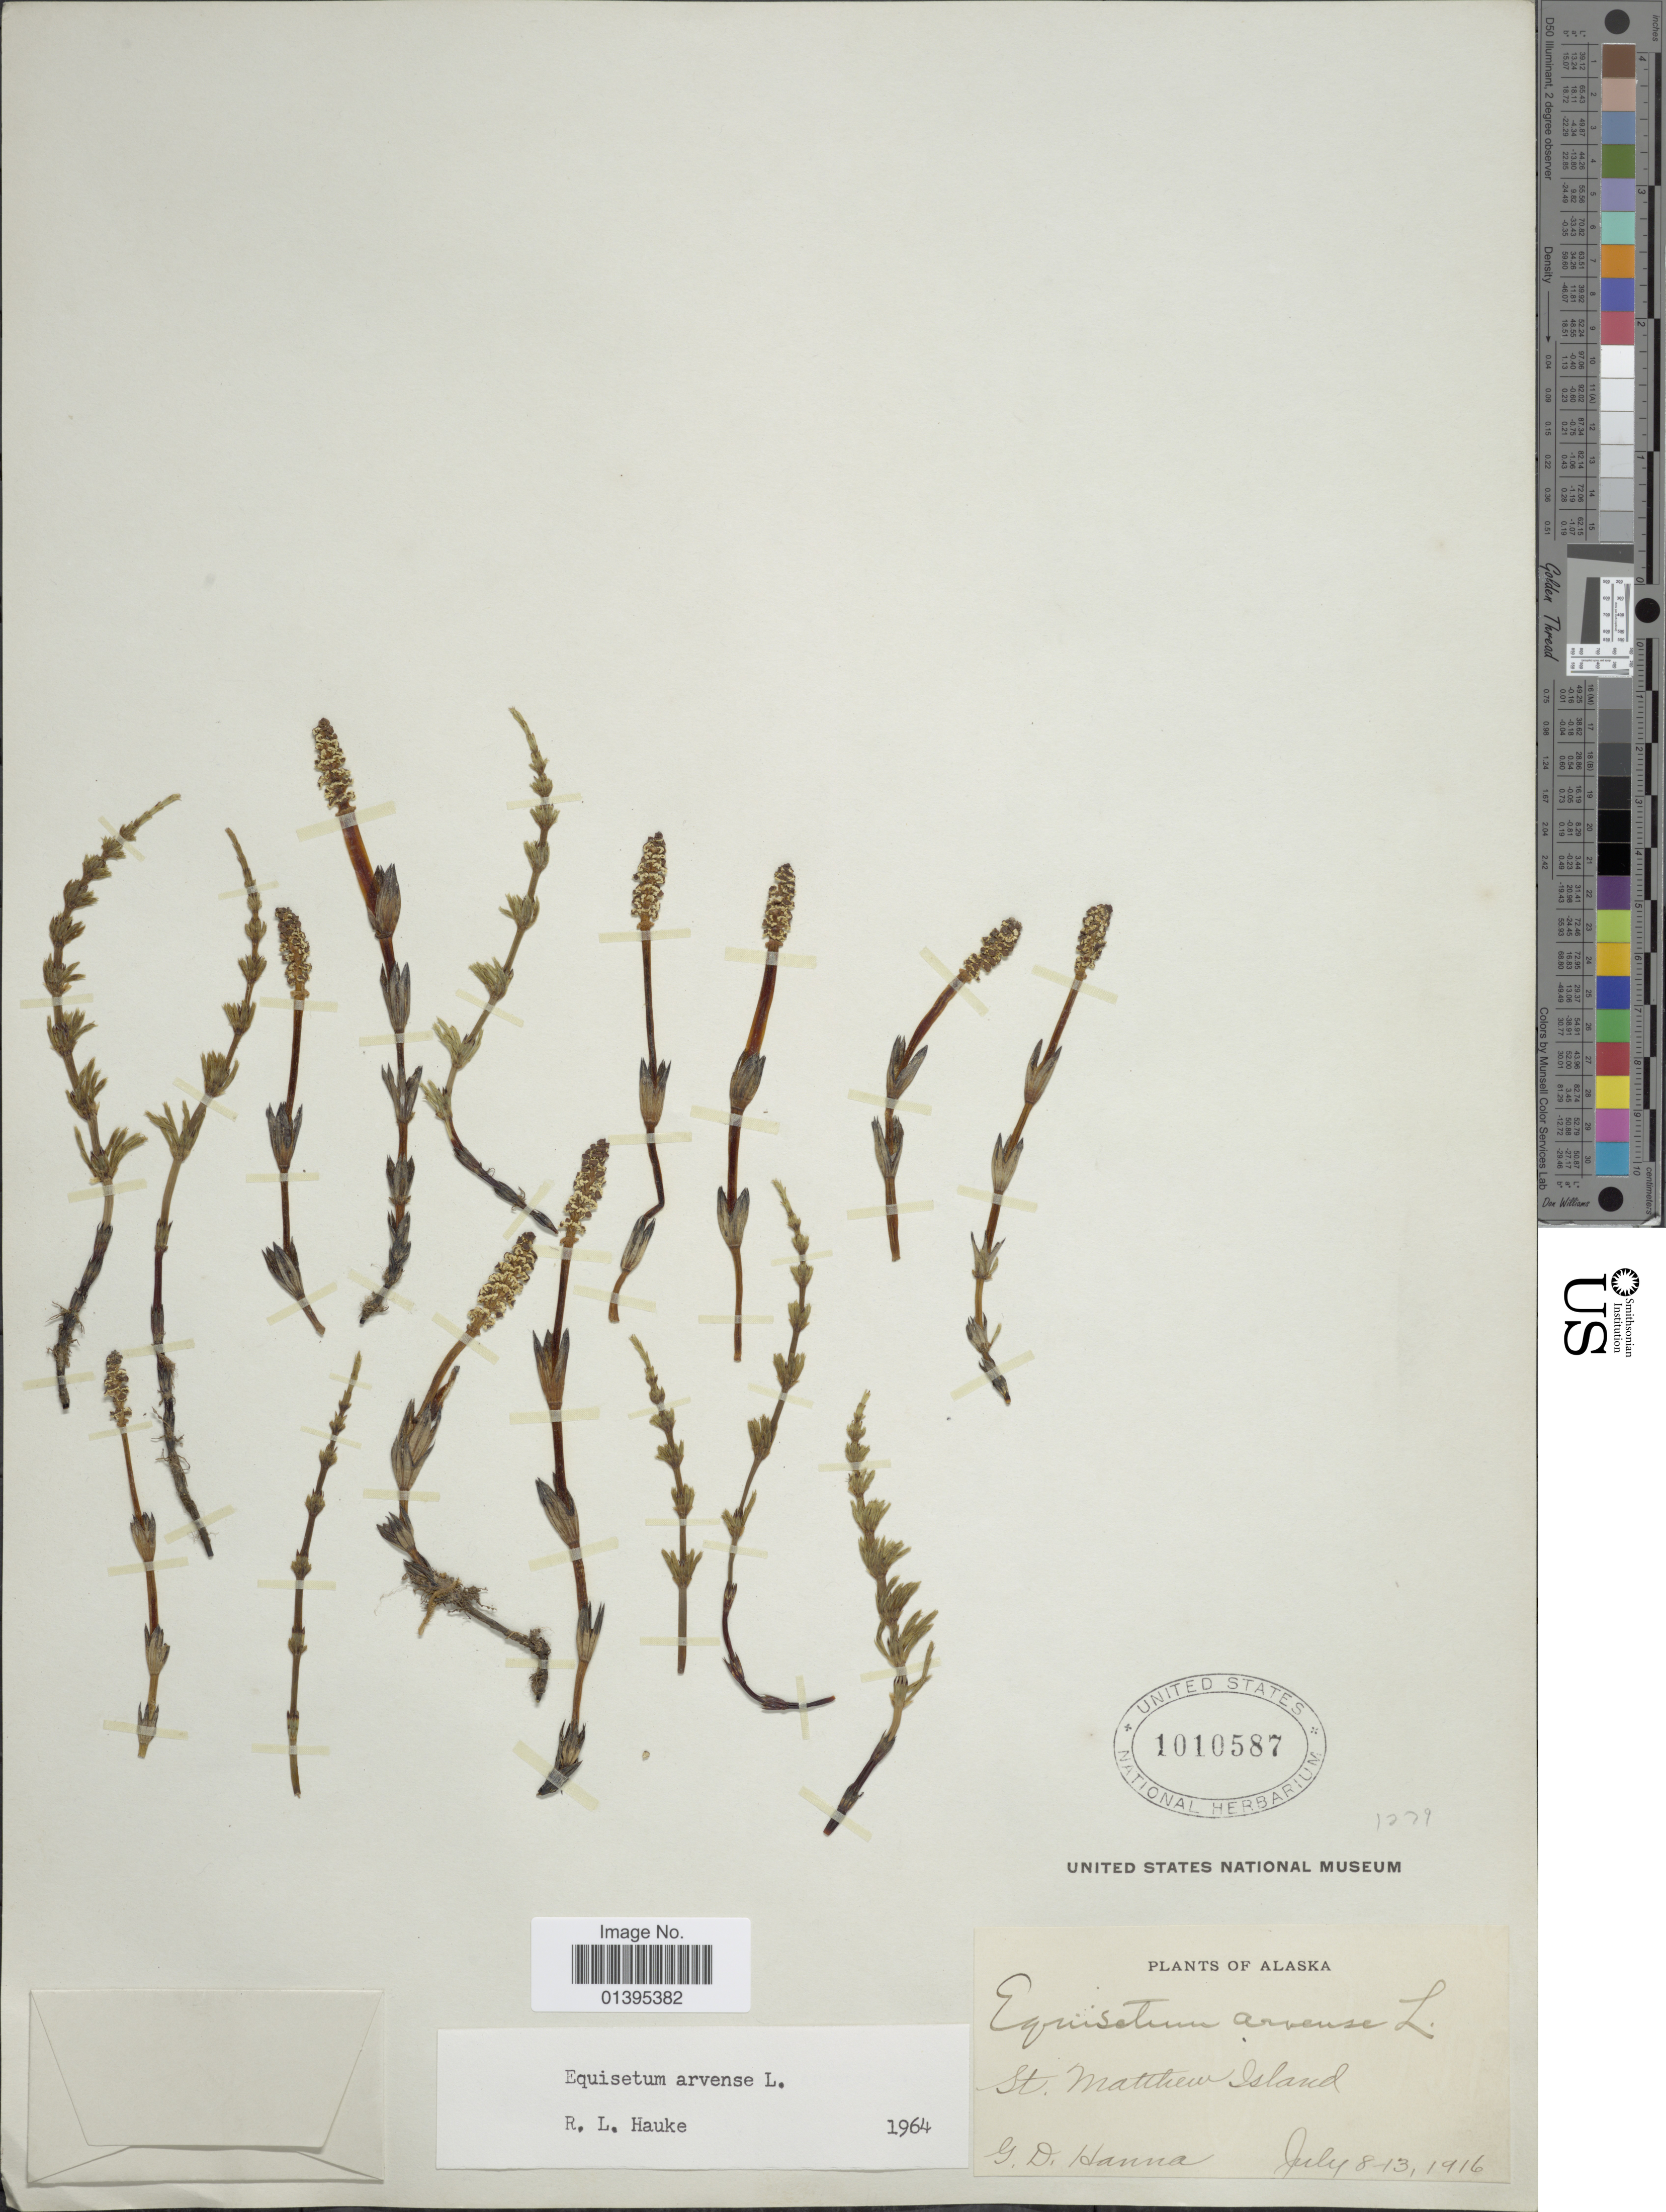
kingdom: Plantae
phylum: Tracheophyta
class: Polypodiopsida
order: Equisetales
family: Equisetaceae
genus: Equisetum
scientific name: Equisetum arvense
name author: L.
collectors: G. D. Hanna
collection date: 1916-07-08/1916-07-13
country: United States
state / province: Alaska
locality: St. Matthew Island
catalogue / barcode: US 1010587